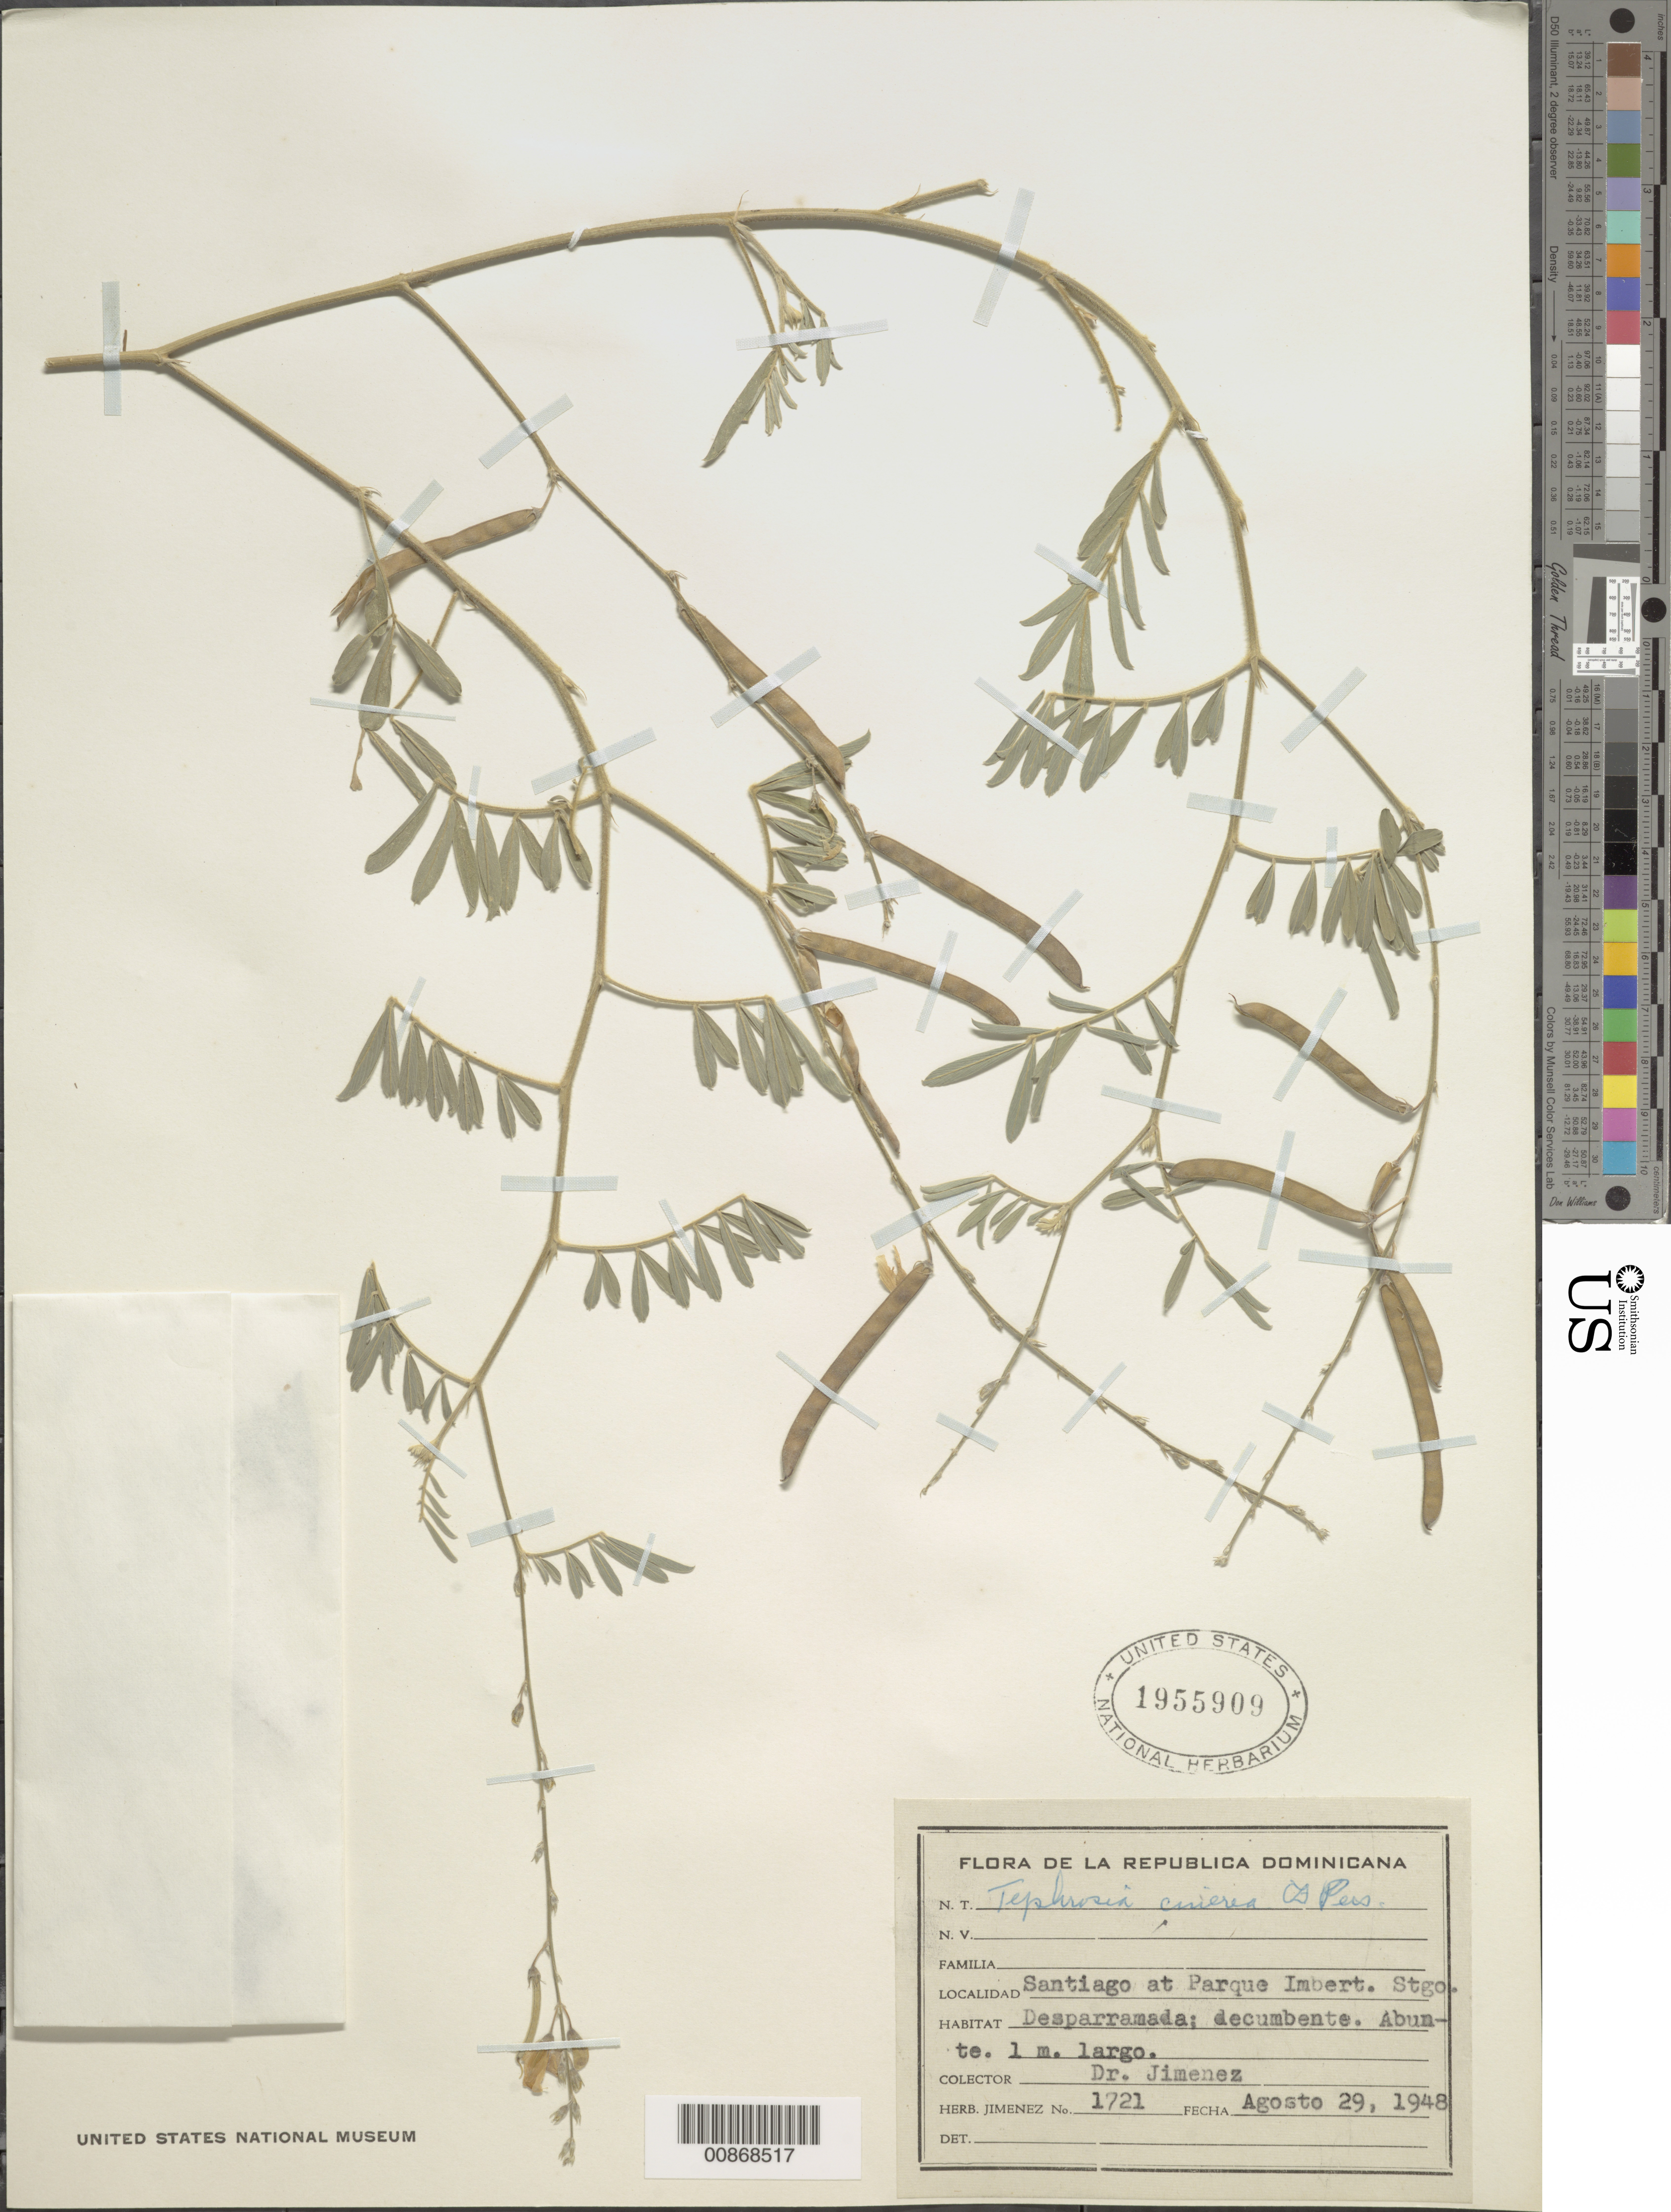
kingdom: Plantae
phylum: Tracheophyta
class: Magnoliopsida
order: Fabales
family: Fabaceae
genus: Tephrosia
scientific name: Tephrosia cinerea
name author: (L.) Pers.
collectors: J. J. Jiménez Almonte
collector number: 1721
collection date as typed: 29 Aug 1948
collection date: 1948-08-29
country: Dominican Republic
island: Hispaniola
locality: Santiago at Parque Imbert. Santiago.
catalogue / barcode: US 1955909